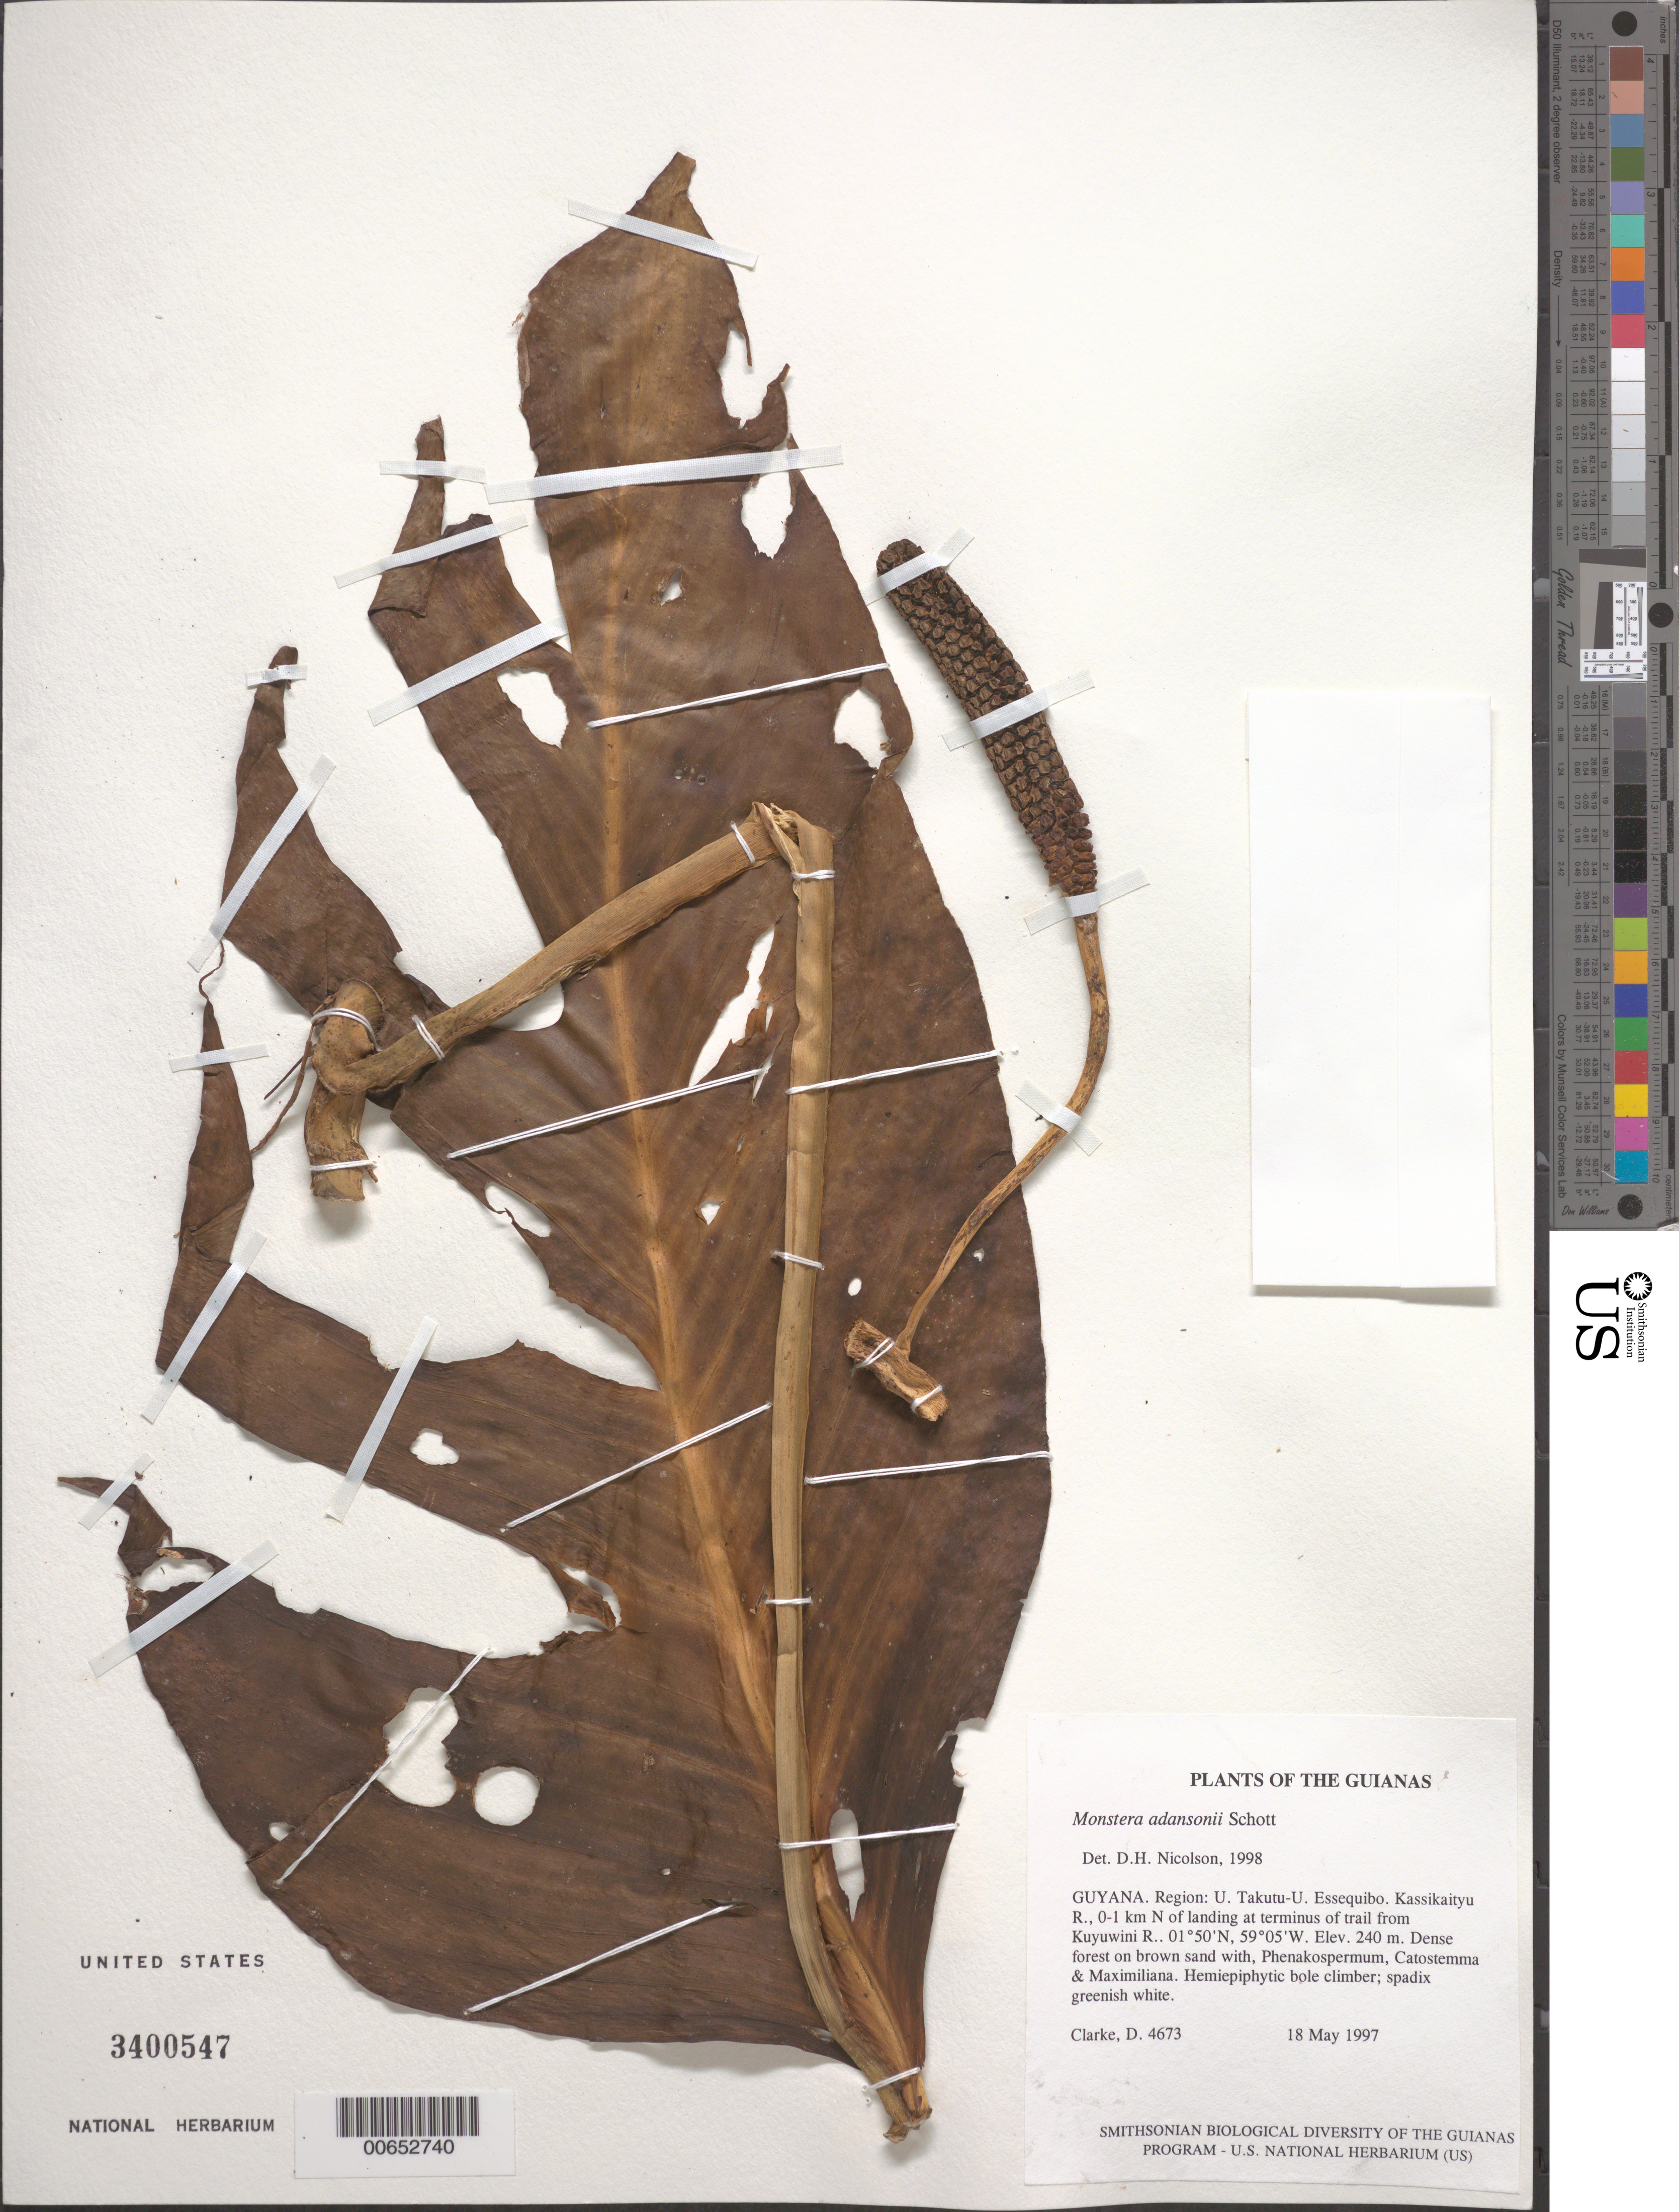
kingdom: Plantae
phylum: Tracheophyta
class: Liliopsida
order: Alismatales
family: Araceae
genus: Monstera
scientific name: Monstera adansonii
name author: Schott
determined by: Nicolson, Dan H.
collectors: H. D. Clarke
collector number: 4673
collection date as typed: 18 May 1997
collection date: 1997-05-18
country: Guyana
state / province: U. Takutu-U. Essequibo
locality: Kassikaityu R., 0-1 km N of landing at terminus of trail from Kuyuwini R.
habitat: Dense forest on brown sand with, Phenakospermum, Catostemma & Maximiliana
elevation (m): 240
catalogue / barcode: US 3400547